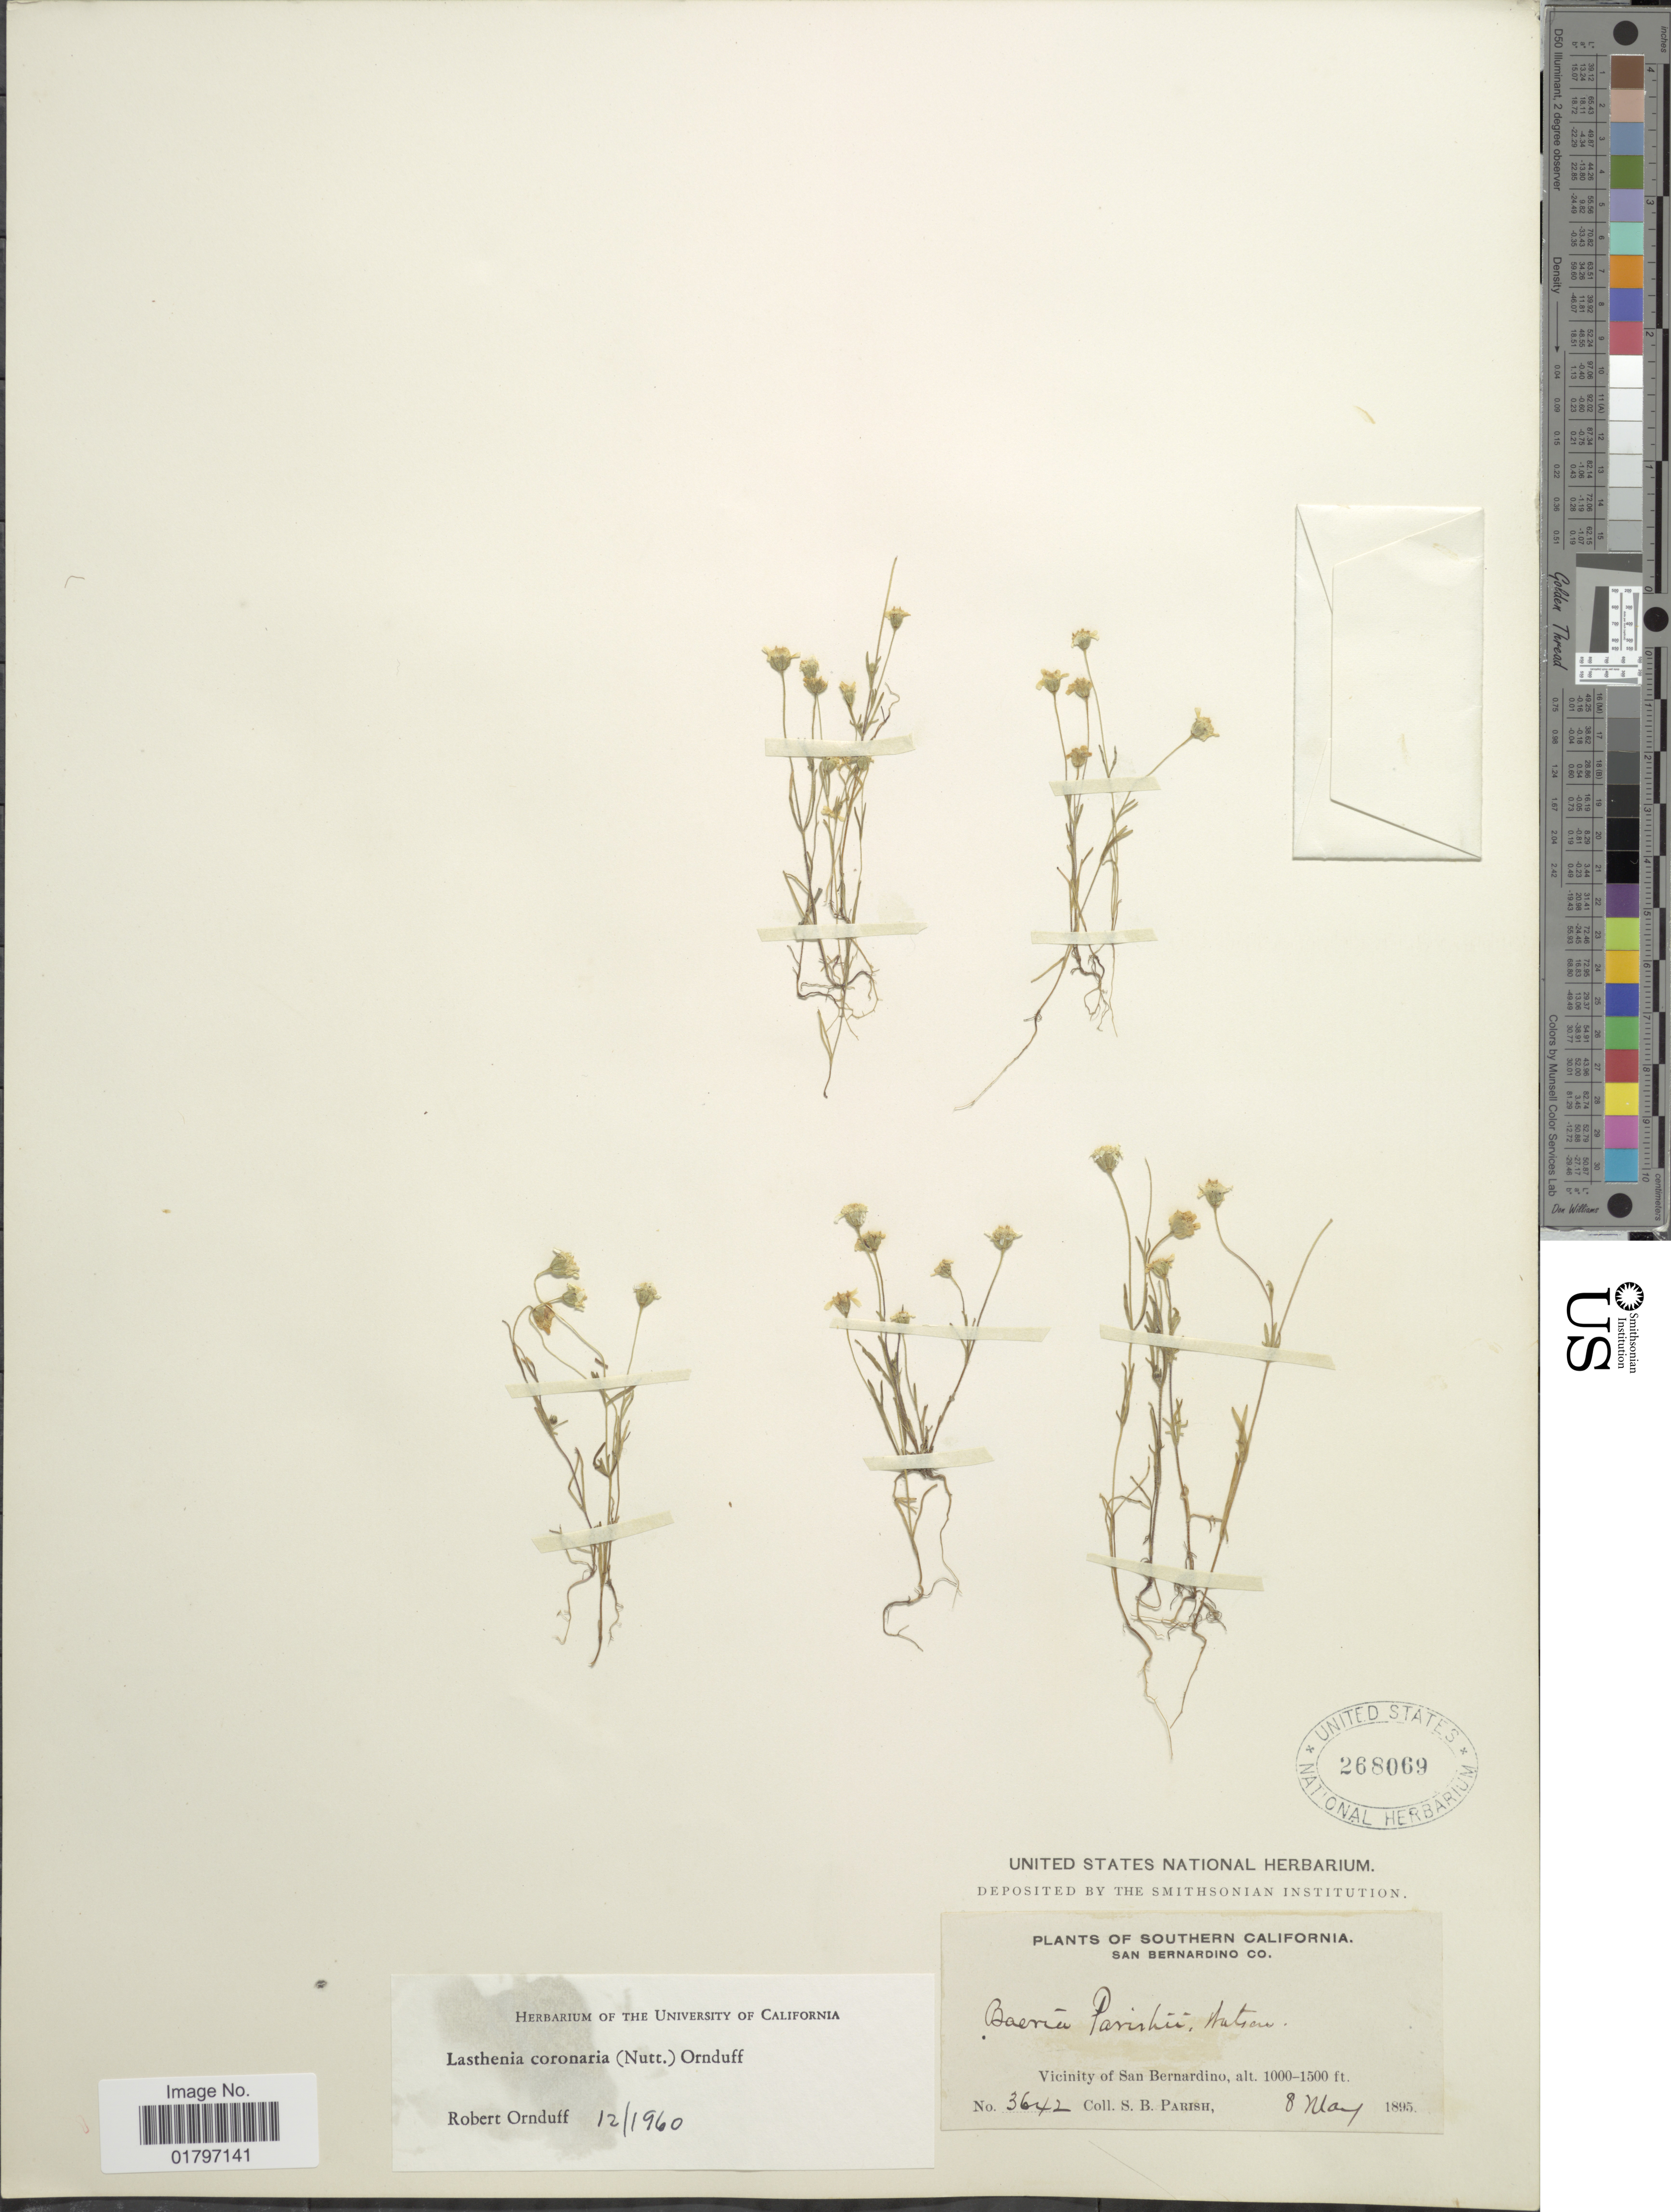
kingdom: Plantae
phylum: Tracheophyta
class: Magnoliopsida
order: Asterales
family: Asteraceae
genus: Lasthenia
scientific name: Lasthenia coronaria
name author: (Nutt.) Ornduff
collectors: S. B. Parish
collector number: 3642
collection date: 1895-05-08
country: United States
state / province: California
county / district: San Bernardino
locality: Southern California. San Bernardino Co. Vicinity of San Bernardino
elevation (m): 305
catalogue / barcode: US 268069